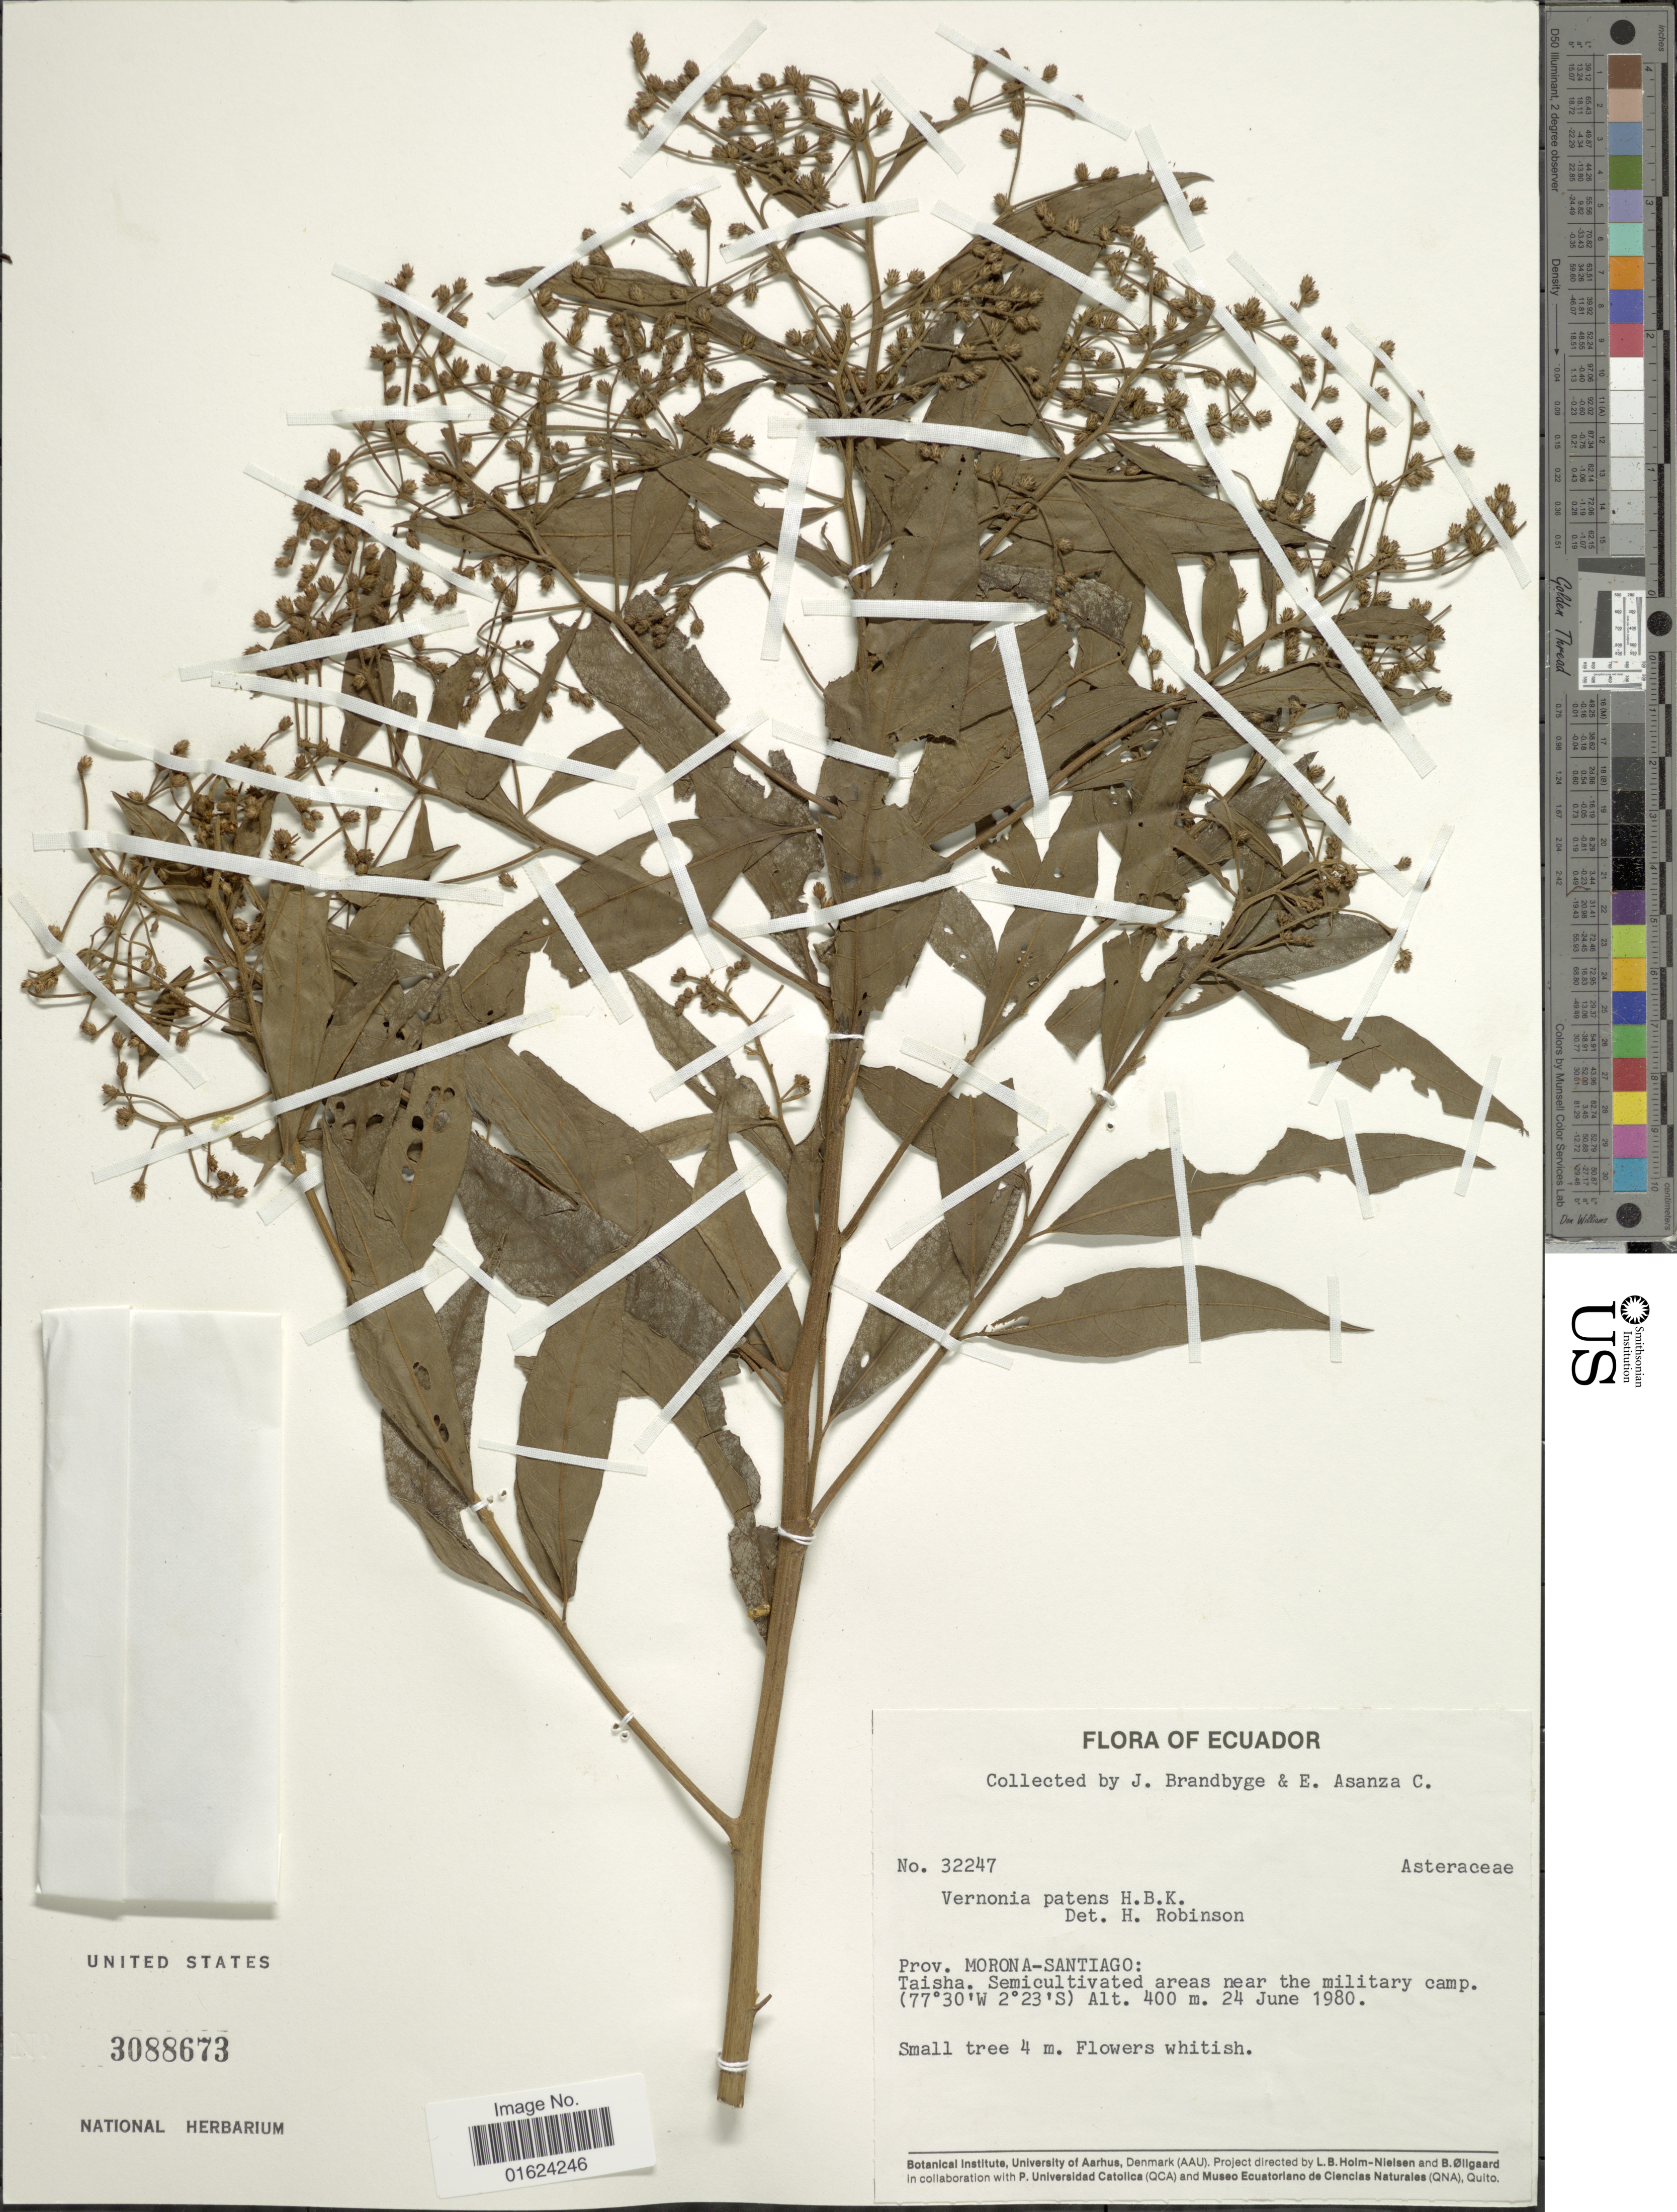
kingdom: Plantae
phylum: Tracheophyta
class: Magnoliopsida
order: Asterales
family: Asteraceae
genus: Vernonanthura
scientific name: Vernonanthura patens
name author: (Kunth) H. Rob.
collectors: J. Brandbyge & E. Asanza C.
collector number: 32247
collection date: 1980-06-24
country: Ecuador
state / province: Morona-Santiago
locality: Ecuador. Prov. Morona-Snatiago. Taisha.Semocultivated area near the military camp.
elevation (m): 400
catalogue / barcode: US 3088673